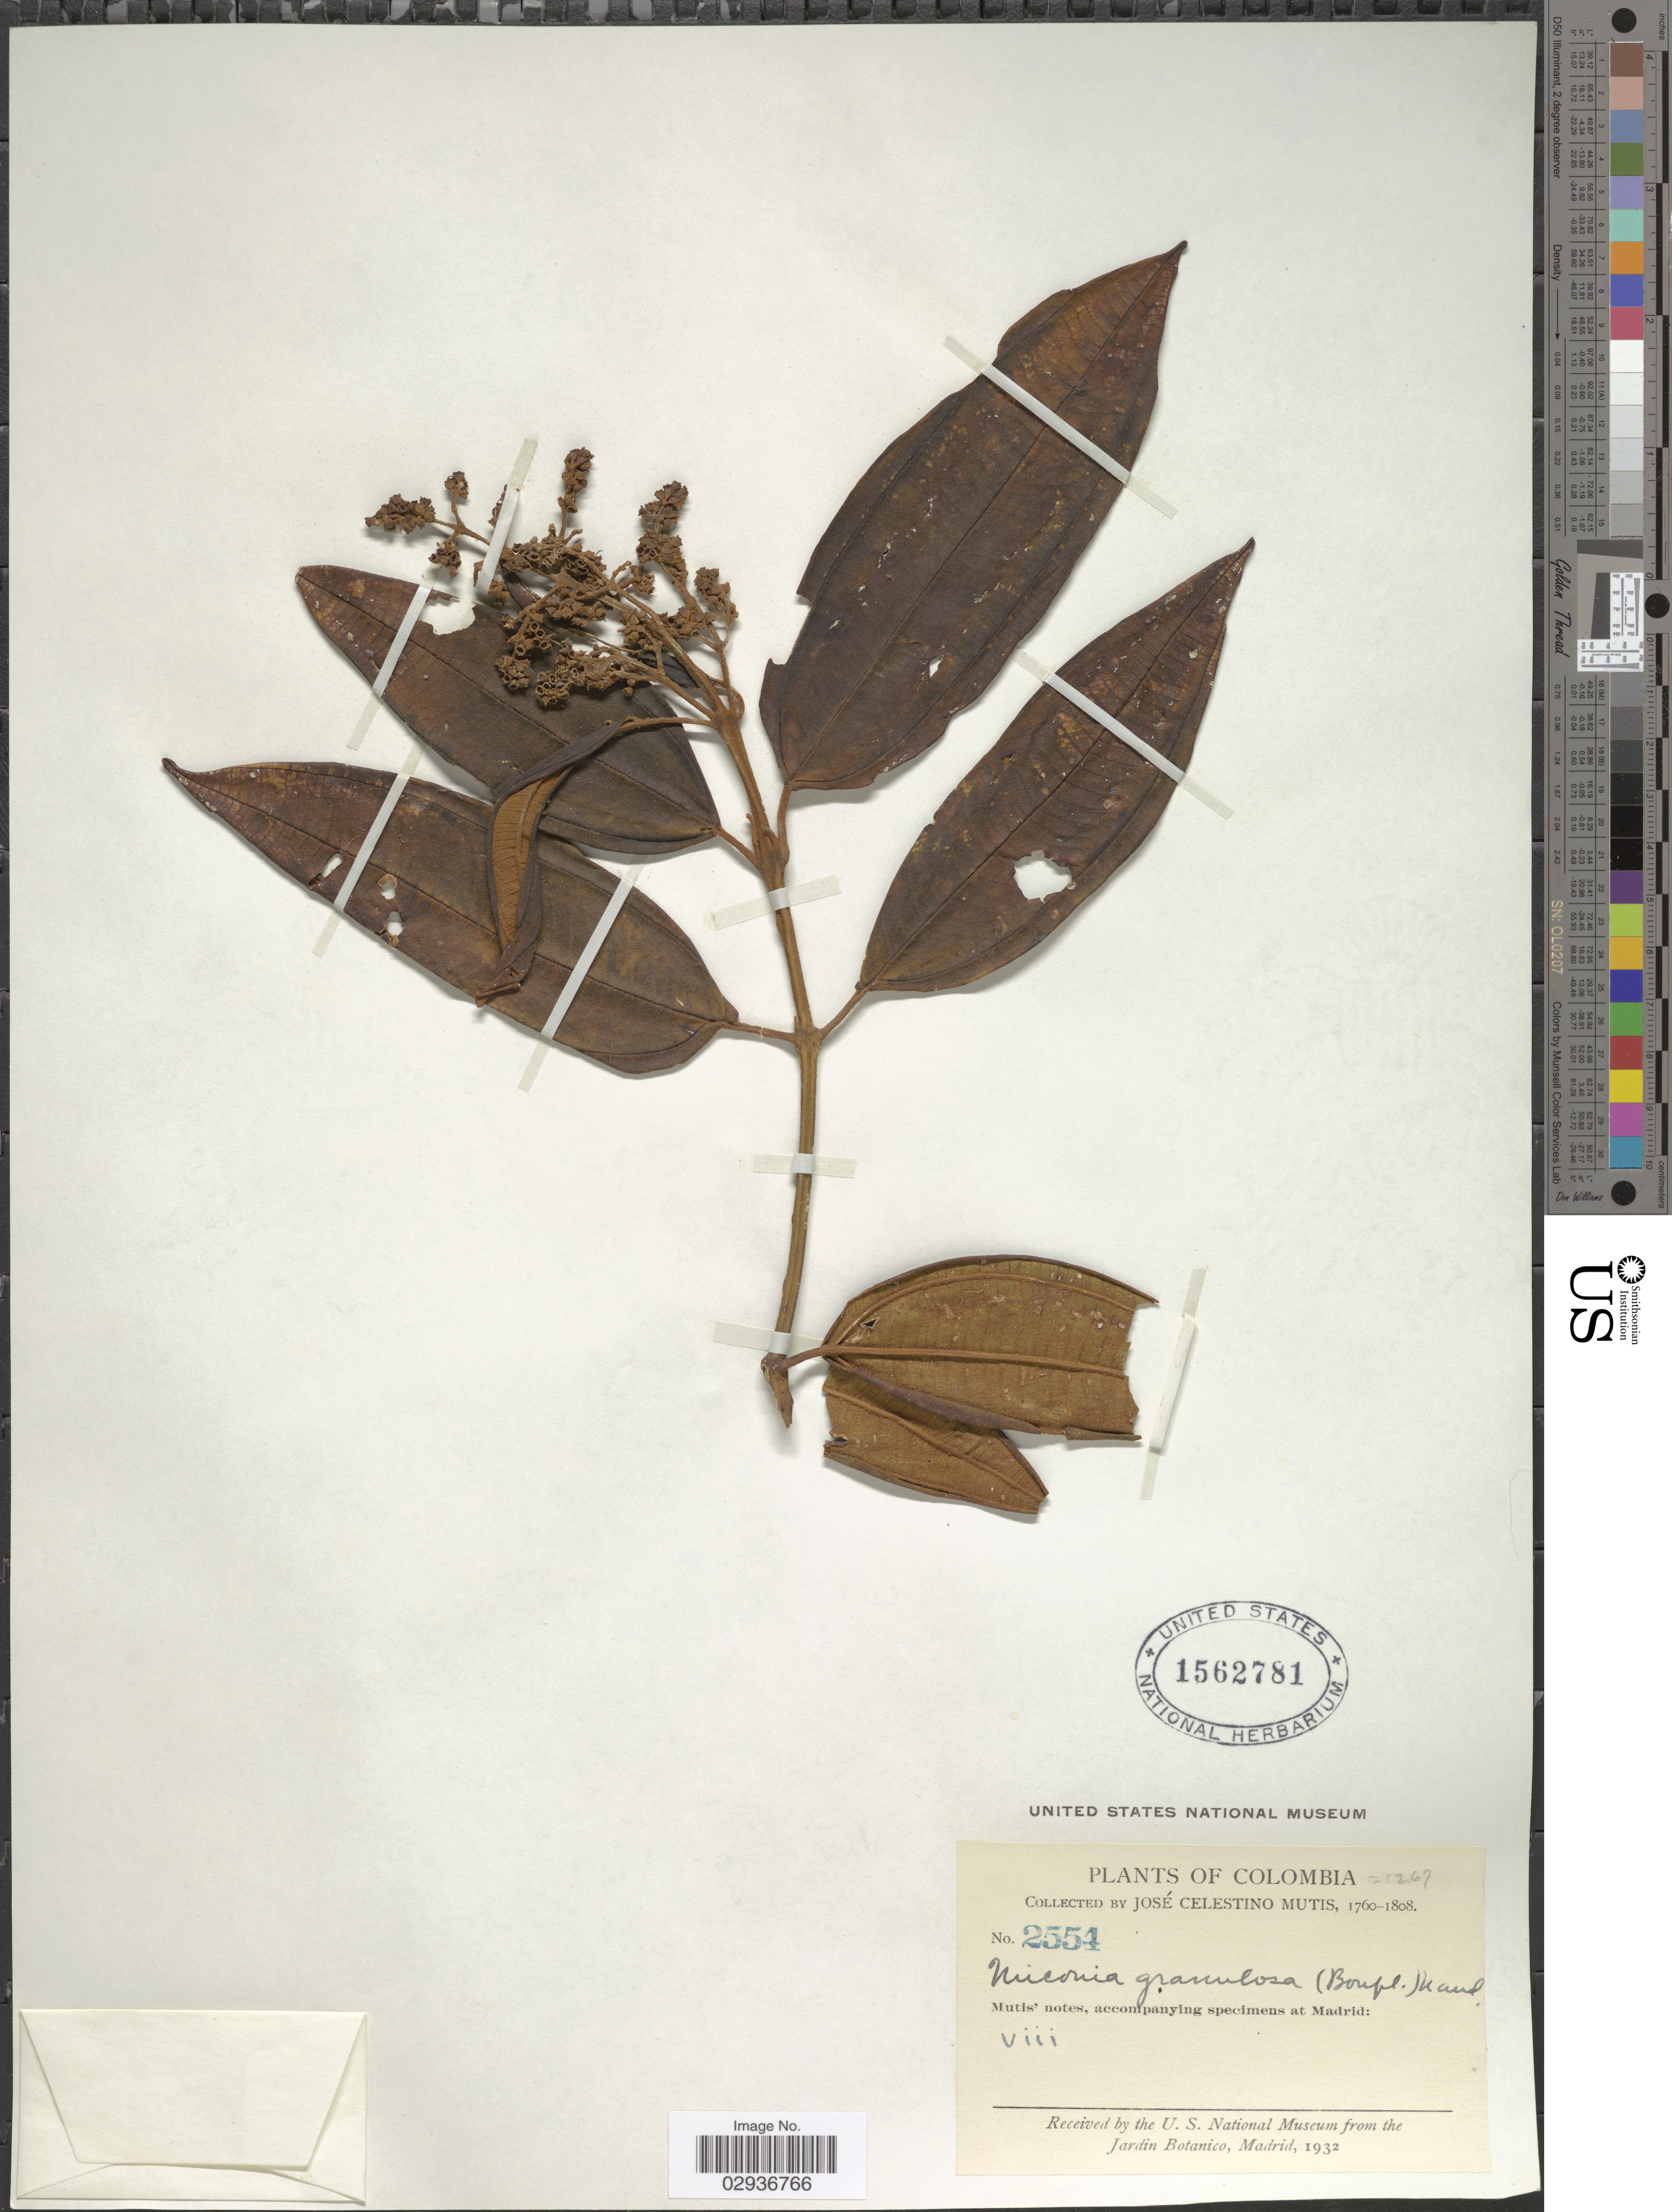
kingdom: Plantae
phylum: Tracheophyta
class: Magnoliopsida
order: Myrtales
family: Melastomataceae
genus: Miconia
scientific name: Miconia biappendiculata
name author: (Naudin) L. Uribe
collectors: J. C. B. Mutis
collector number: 2554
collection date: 1760/1808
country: Colombia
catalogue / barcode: US 1562781